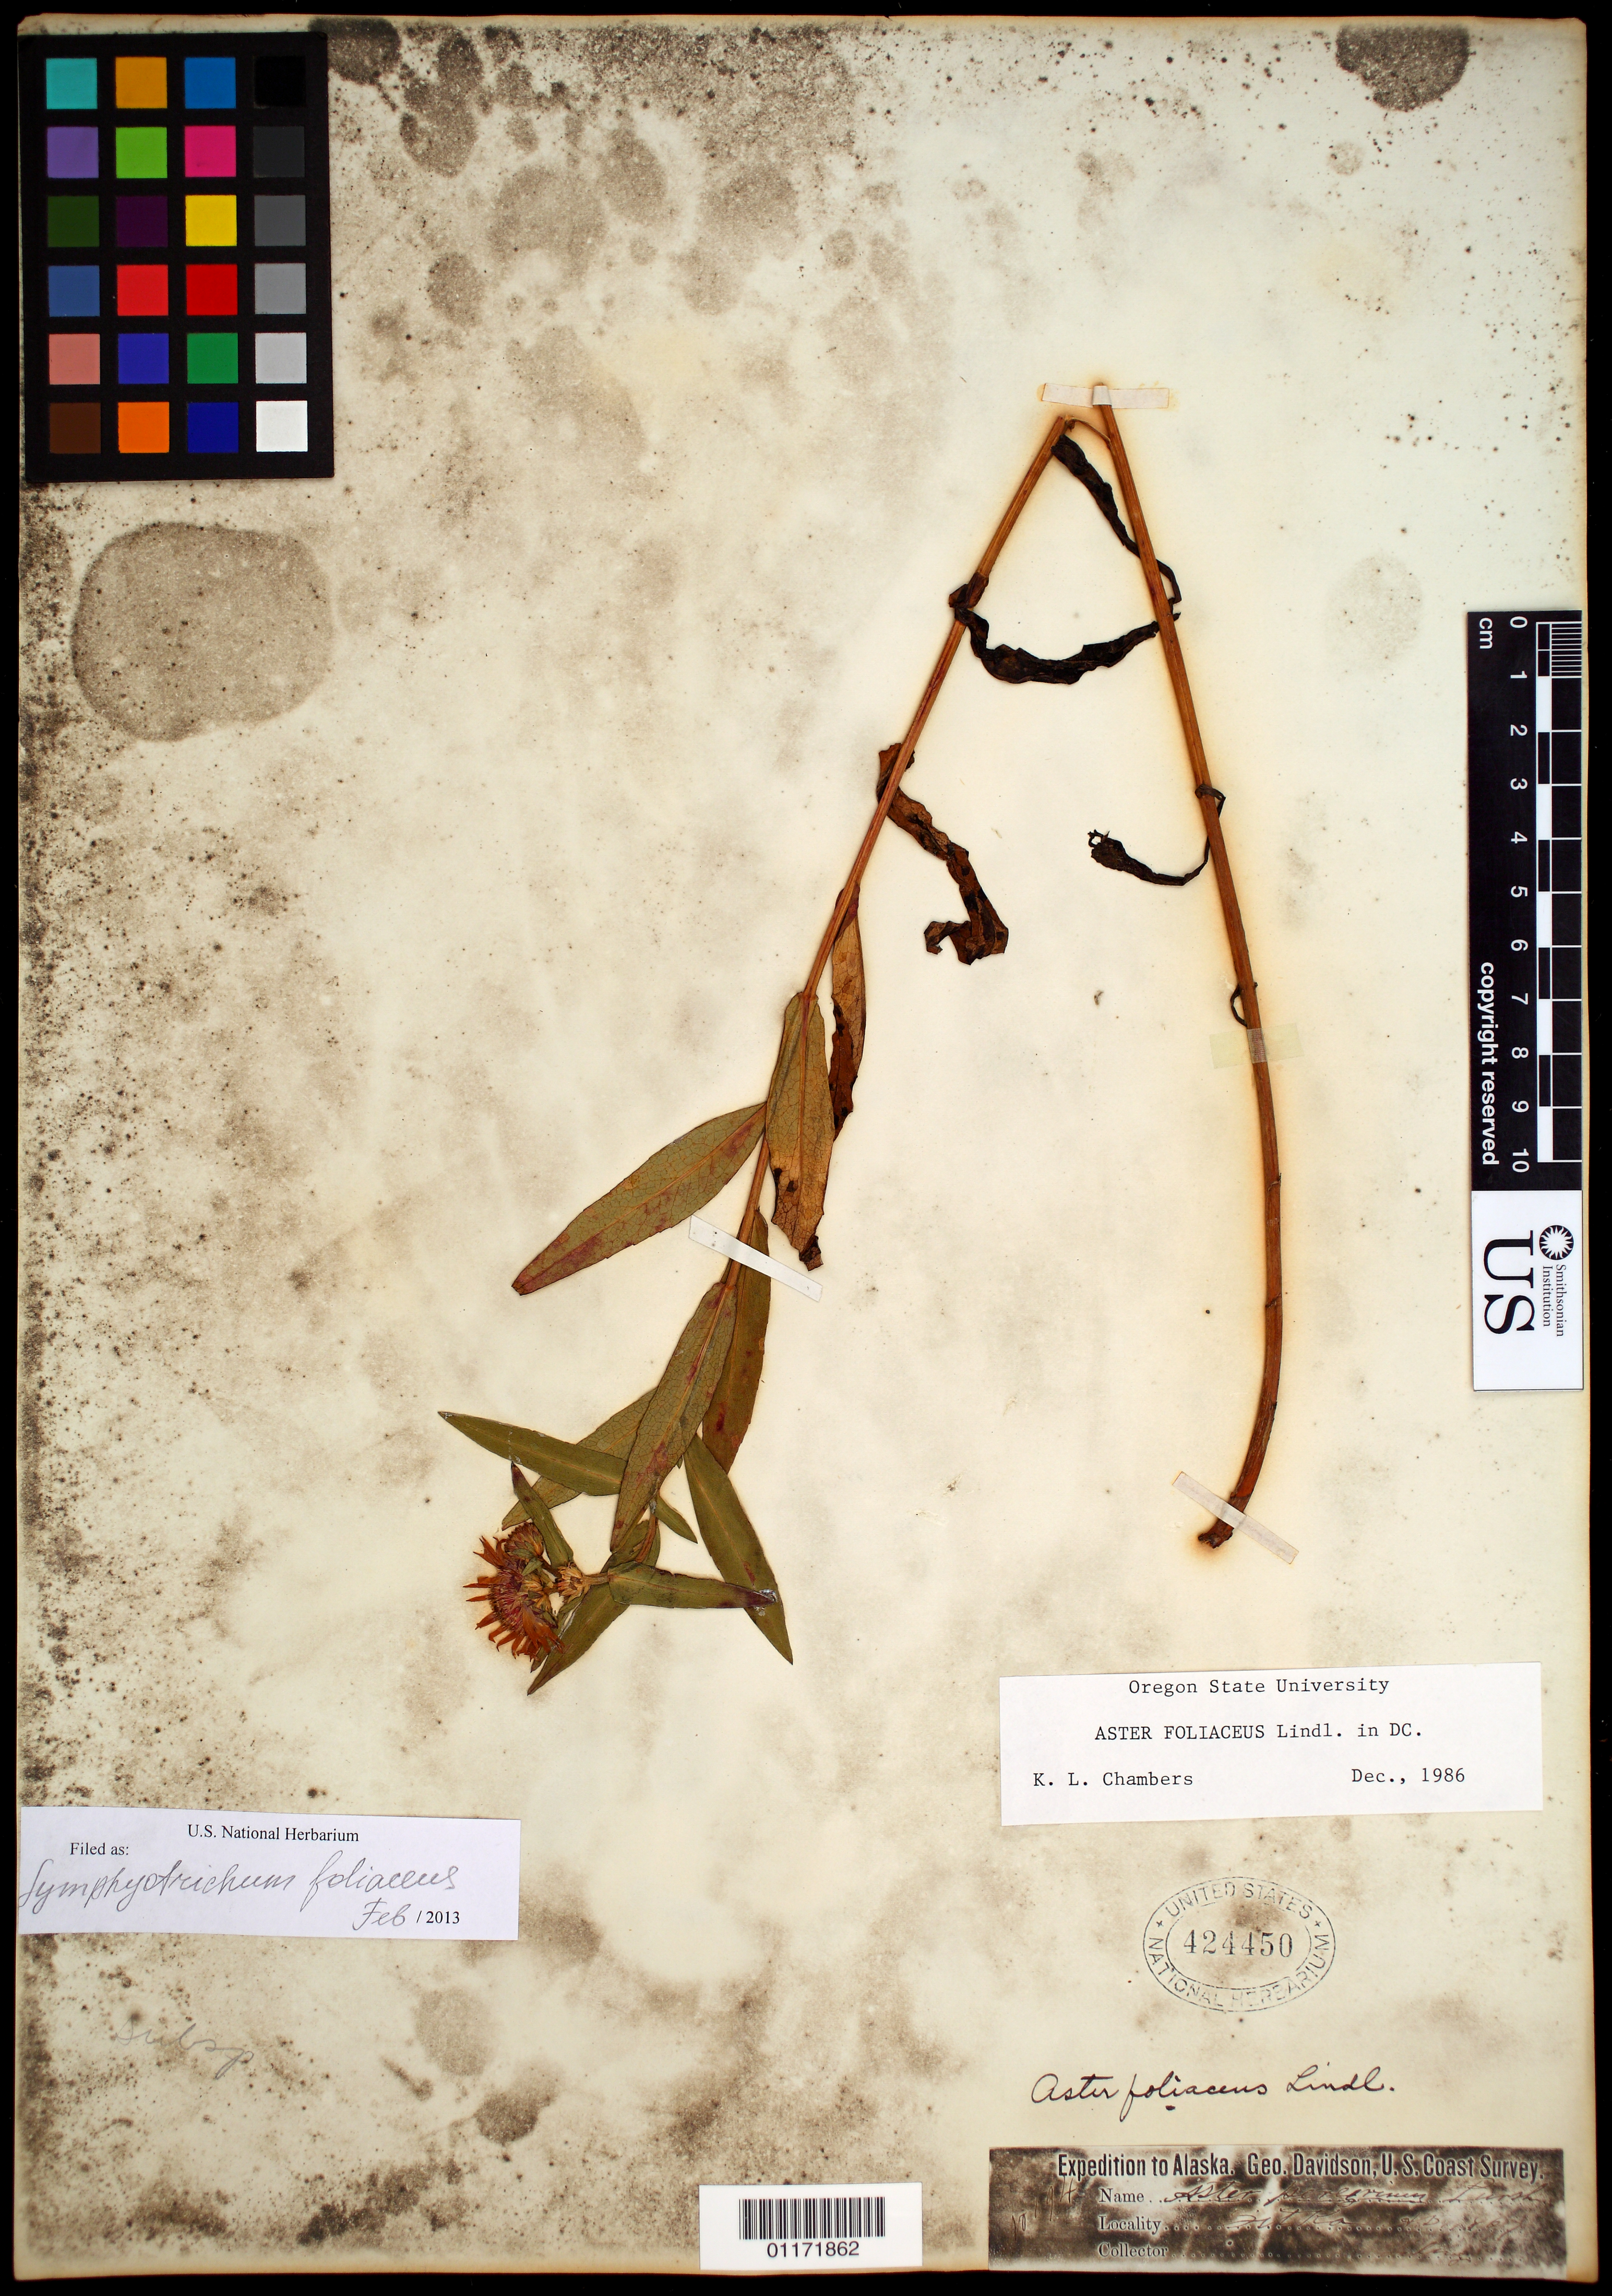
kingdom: Plantae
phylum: Tracheophyta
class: Magnoliopsida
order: Asterales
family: Asteraceae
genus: Symphyotrichum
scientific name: Symphyotrichum foliaceum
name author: (Lindl. ex DC.) G.L. Nesom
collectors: H .S. T. Tiling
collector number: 194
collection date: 1867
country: United States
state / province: Alaska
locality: Sitka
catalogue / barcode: US 424450